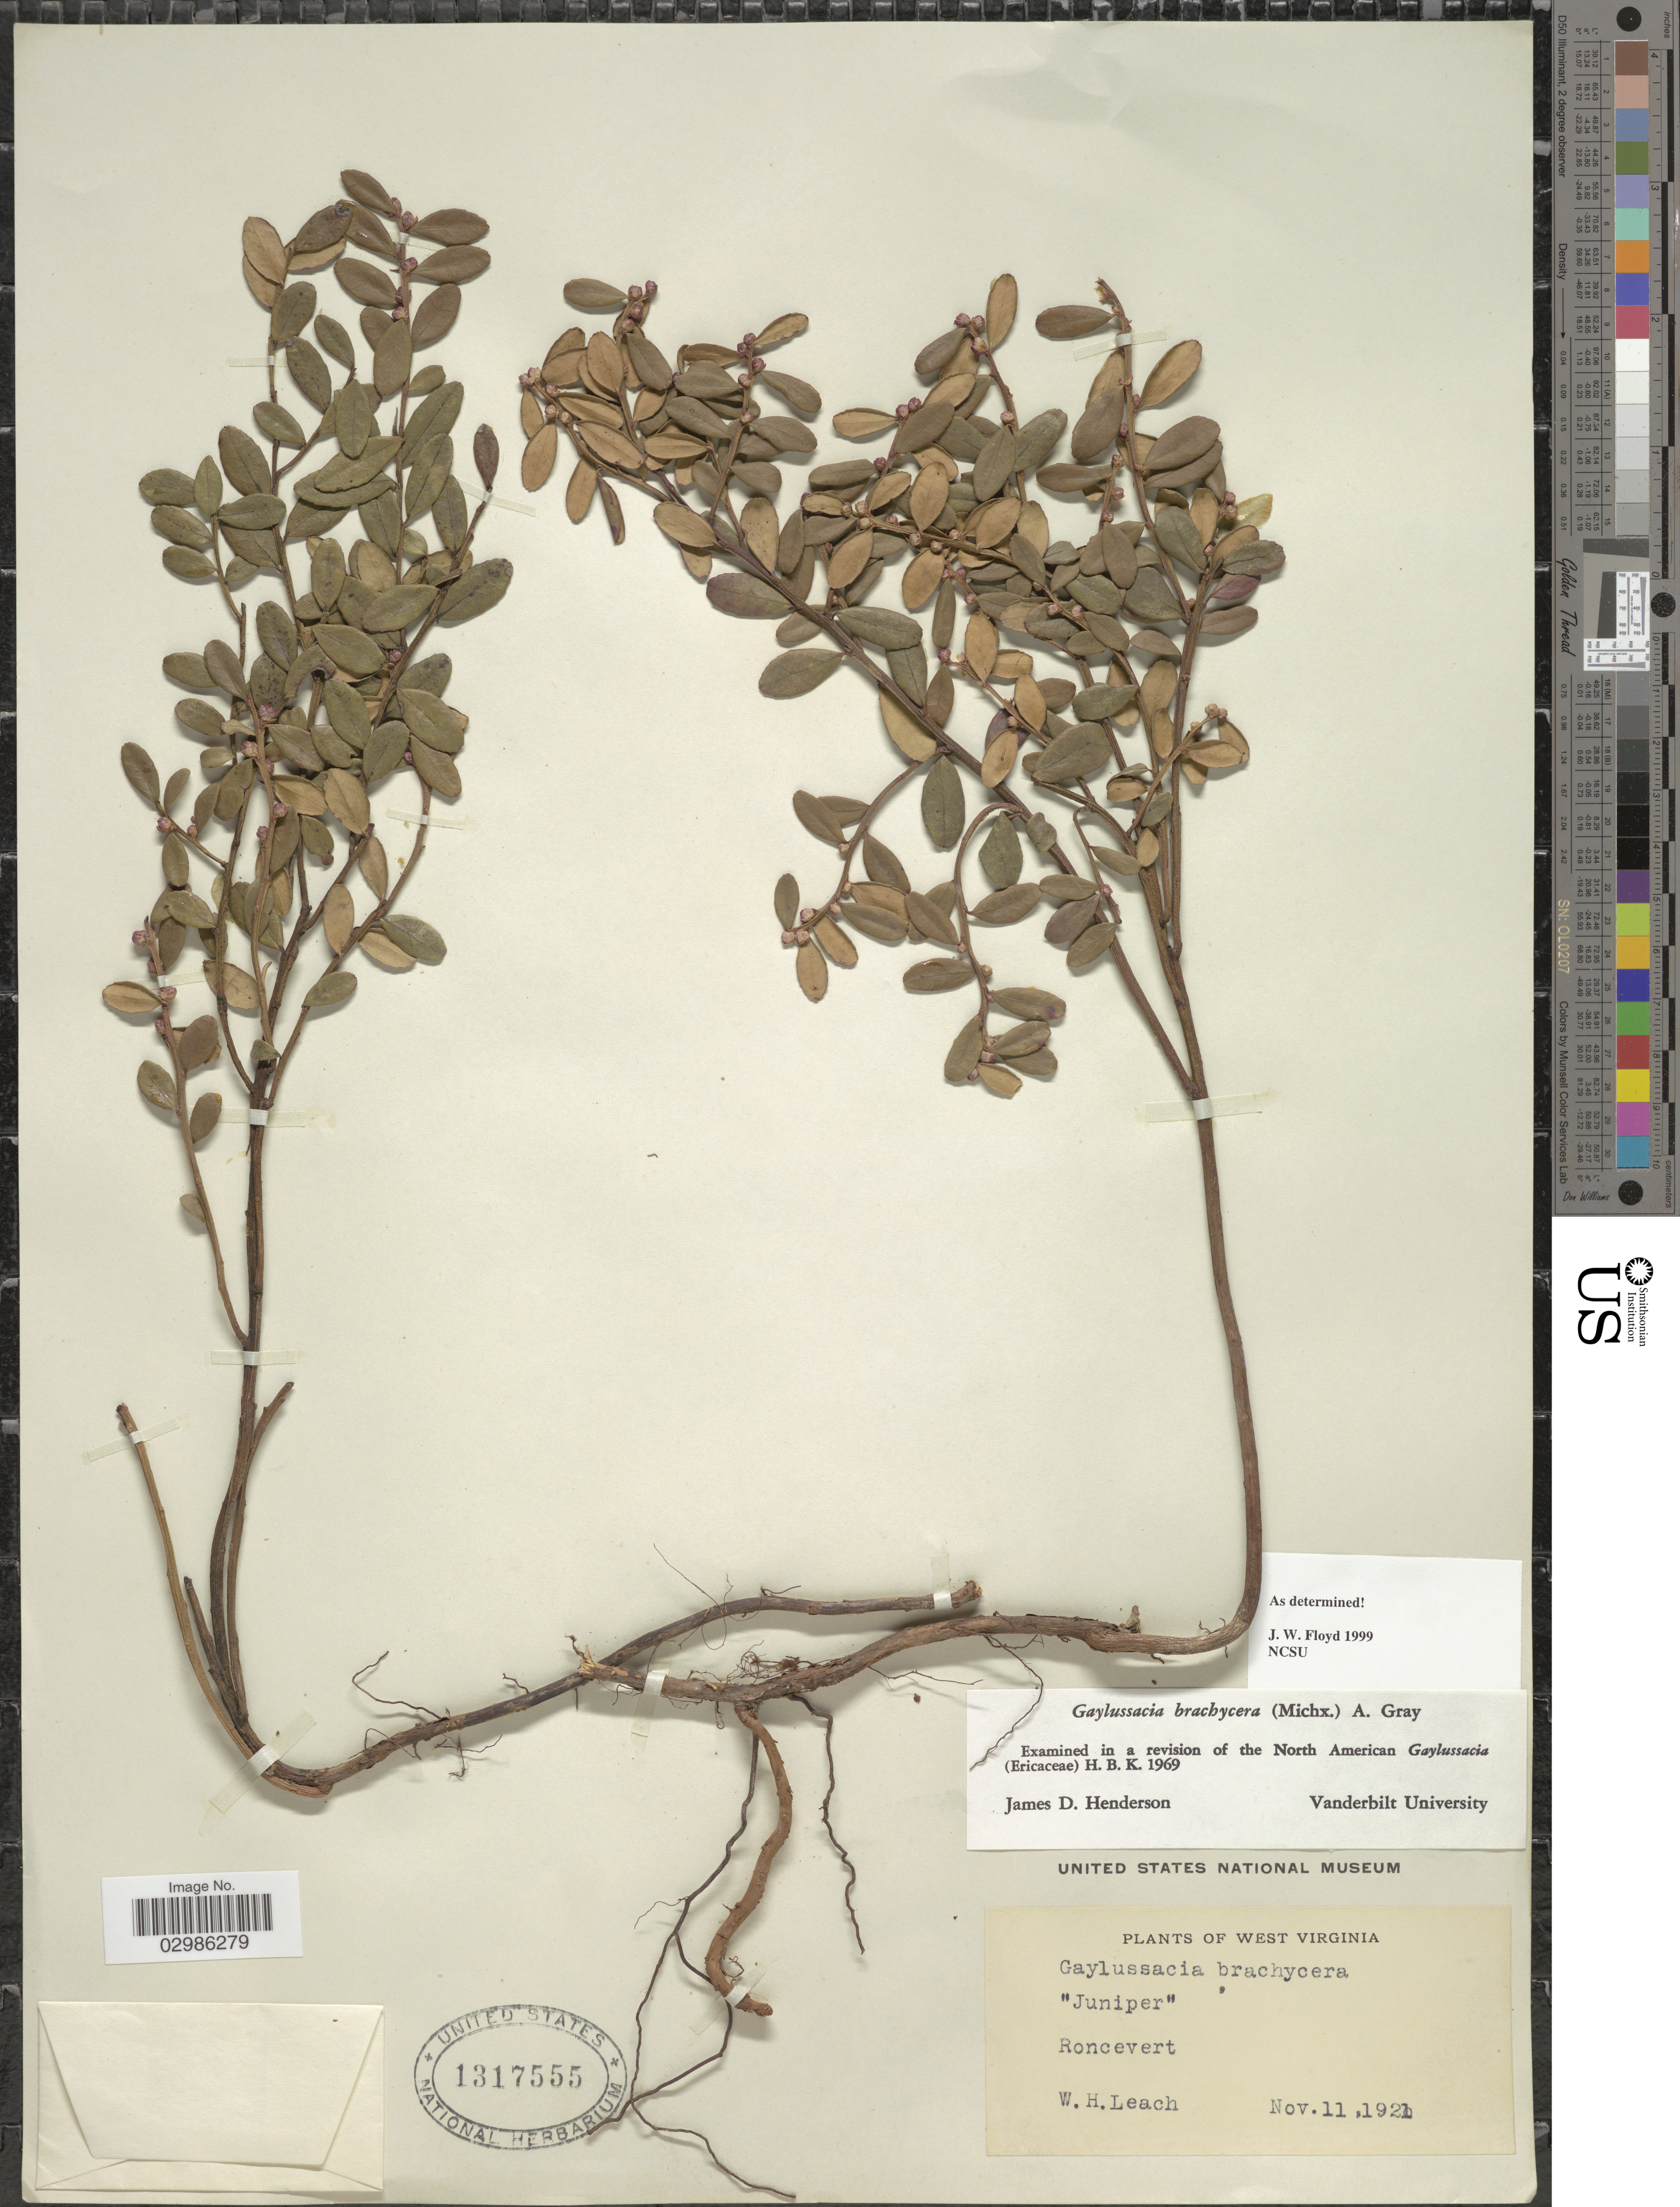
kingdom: Plantae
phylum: Tracheophyta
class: Magnoliopsida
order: Ericales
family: Ericaceae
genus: Gaylussacia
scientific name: Gaylussacia brachycera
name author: (Michx.) Torr. & A. Gray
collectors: W. Leach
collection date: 1921-11-11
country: United States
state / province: West Virginia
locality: West Virginia, Roncevert.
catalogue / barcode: US 1317555